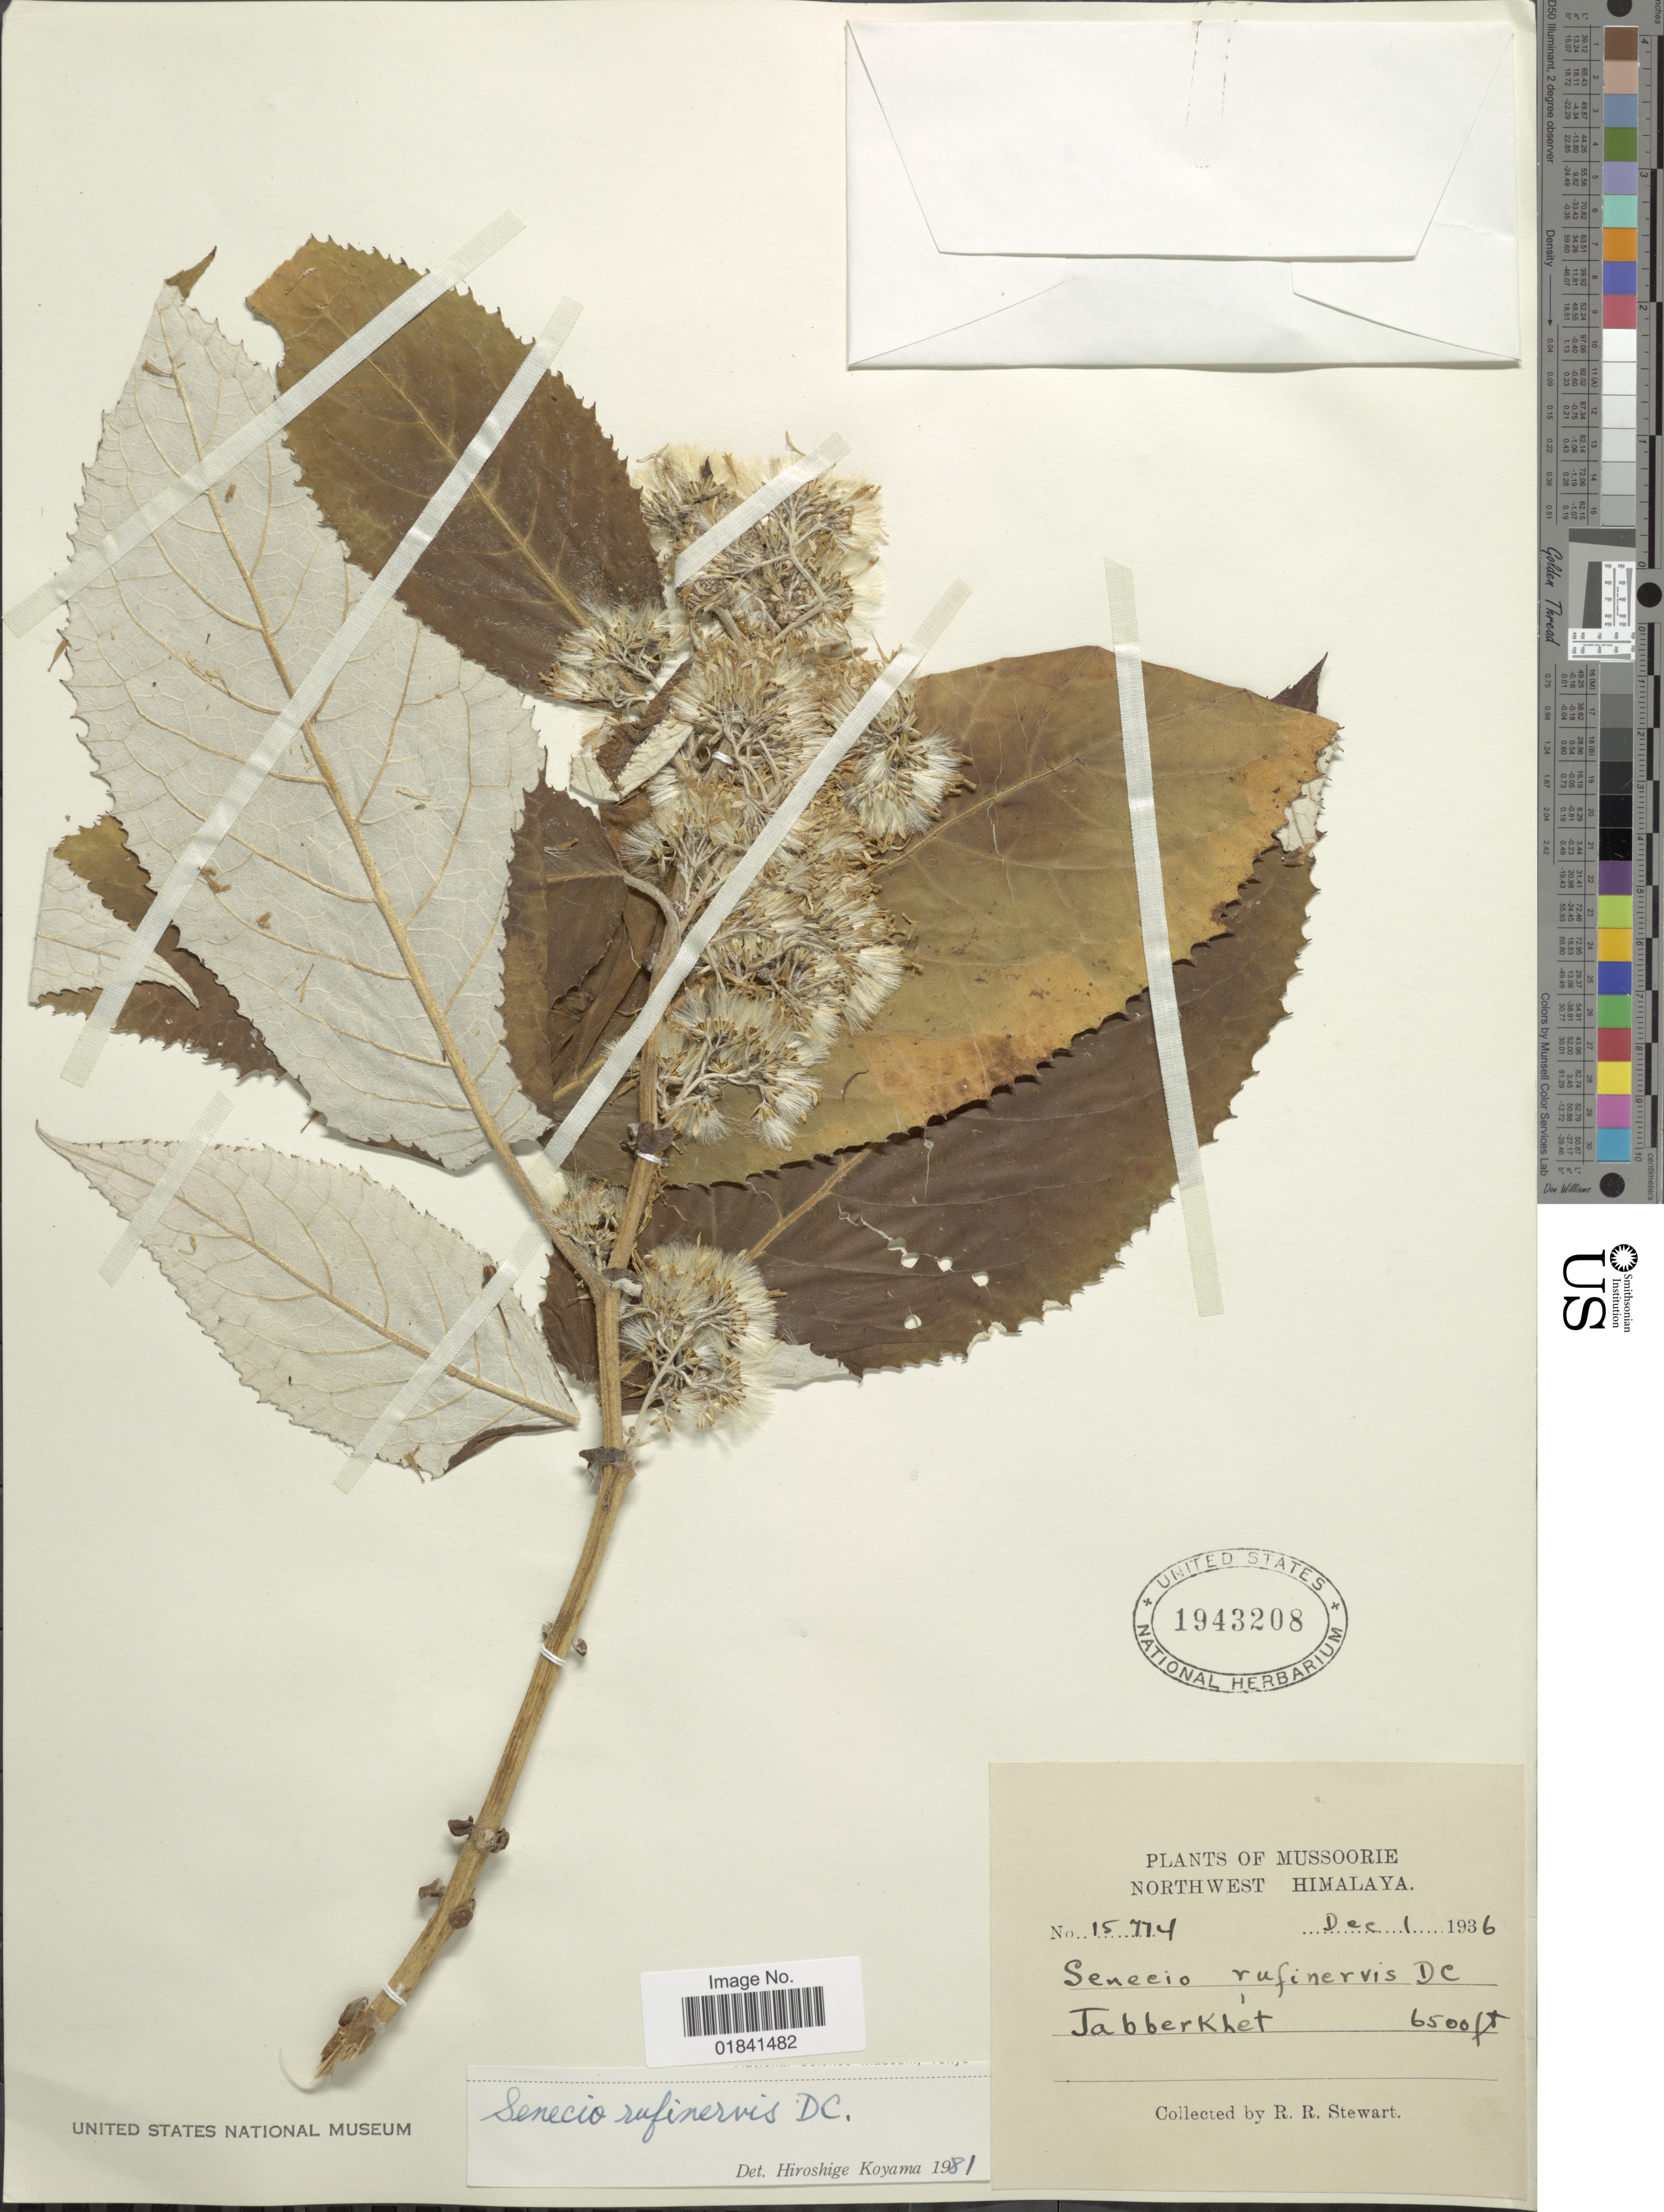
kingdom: Plantae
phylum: Tracheophyta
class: Magnoliopsida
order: Asterales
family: Asteraceae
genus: Senecio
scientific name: Senecio rufinervis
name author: DC.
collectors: R. R. Stewart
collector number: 15774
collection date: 1936-12-01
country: India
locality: Mussoorie, Northwest Himalaya, Jabberkhet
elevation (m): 1981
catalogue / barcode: US 1943208